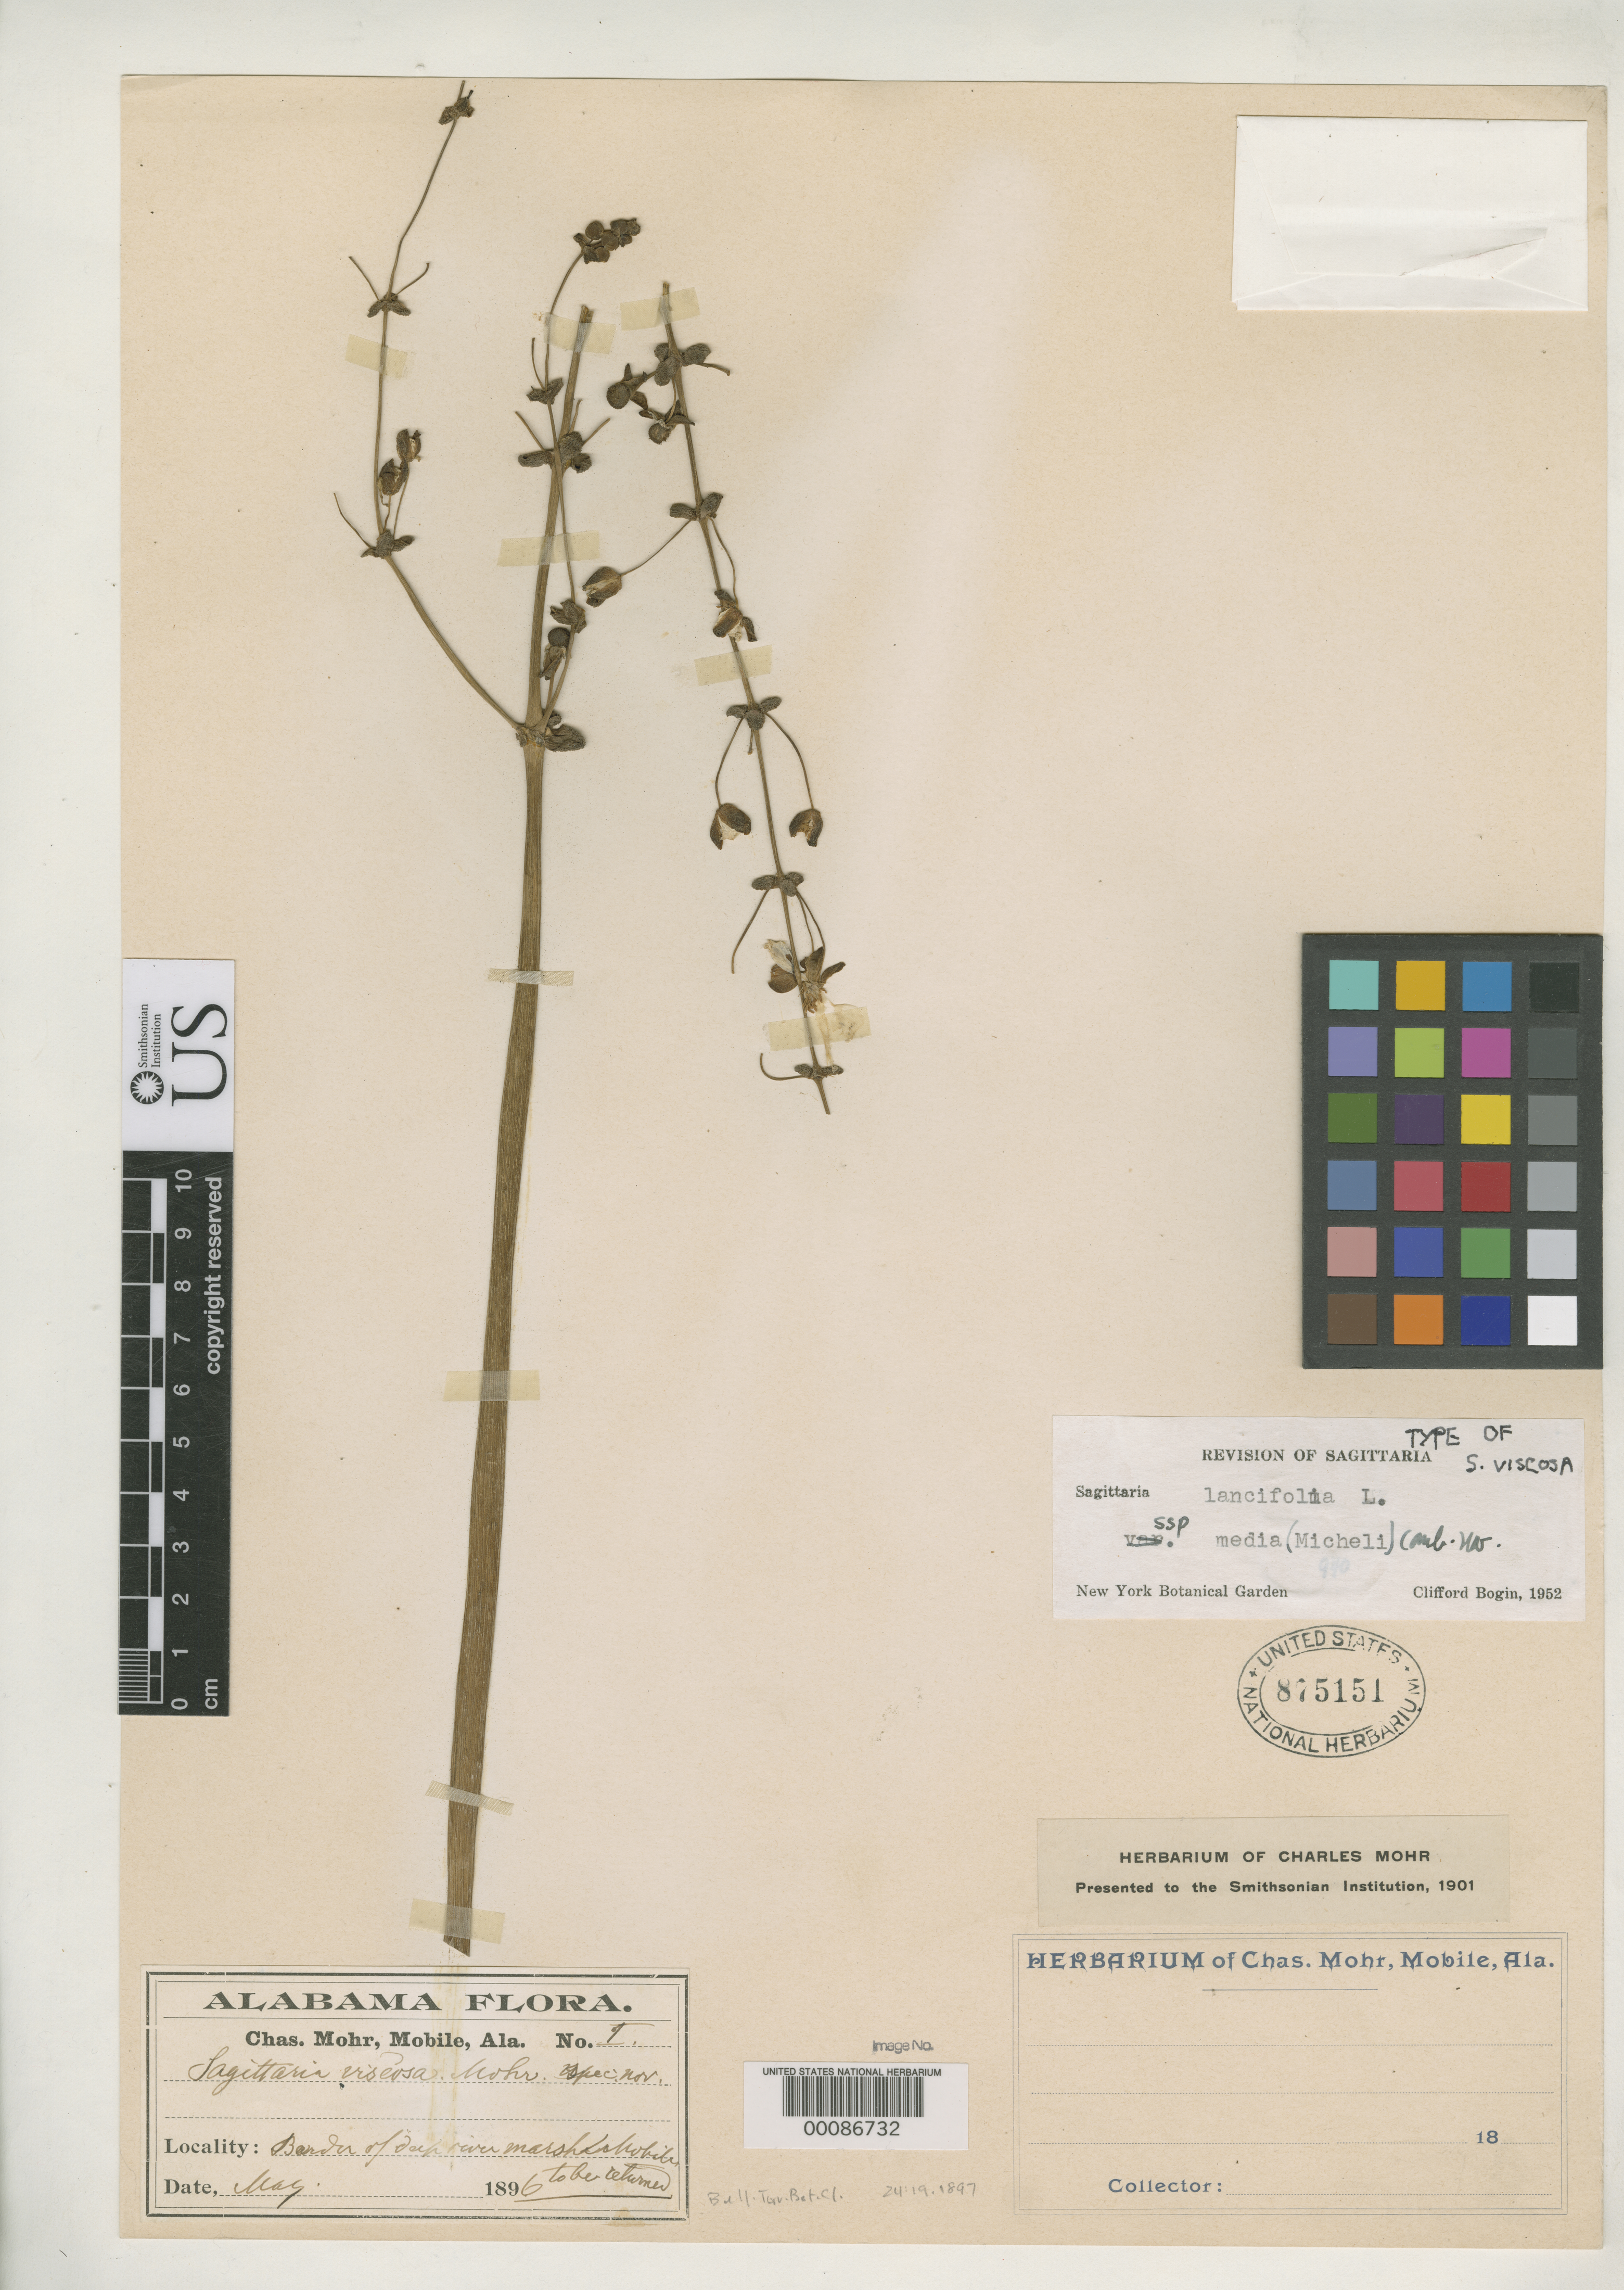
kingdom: Plantae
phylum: Tracheophyta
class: Liliopsida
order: Alismatales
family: Alismataceae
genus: Sagittaria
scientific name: Sagittaria viscosa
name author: C. Mohr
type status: Type Collection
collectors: C. T. Mohr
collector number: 1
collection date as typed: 1896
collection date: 1896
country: United States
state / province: Alabama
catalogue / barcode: US 875151